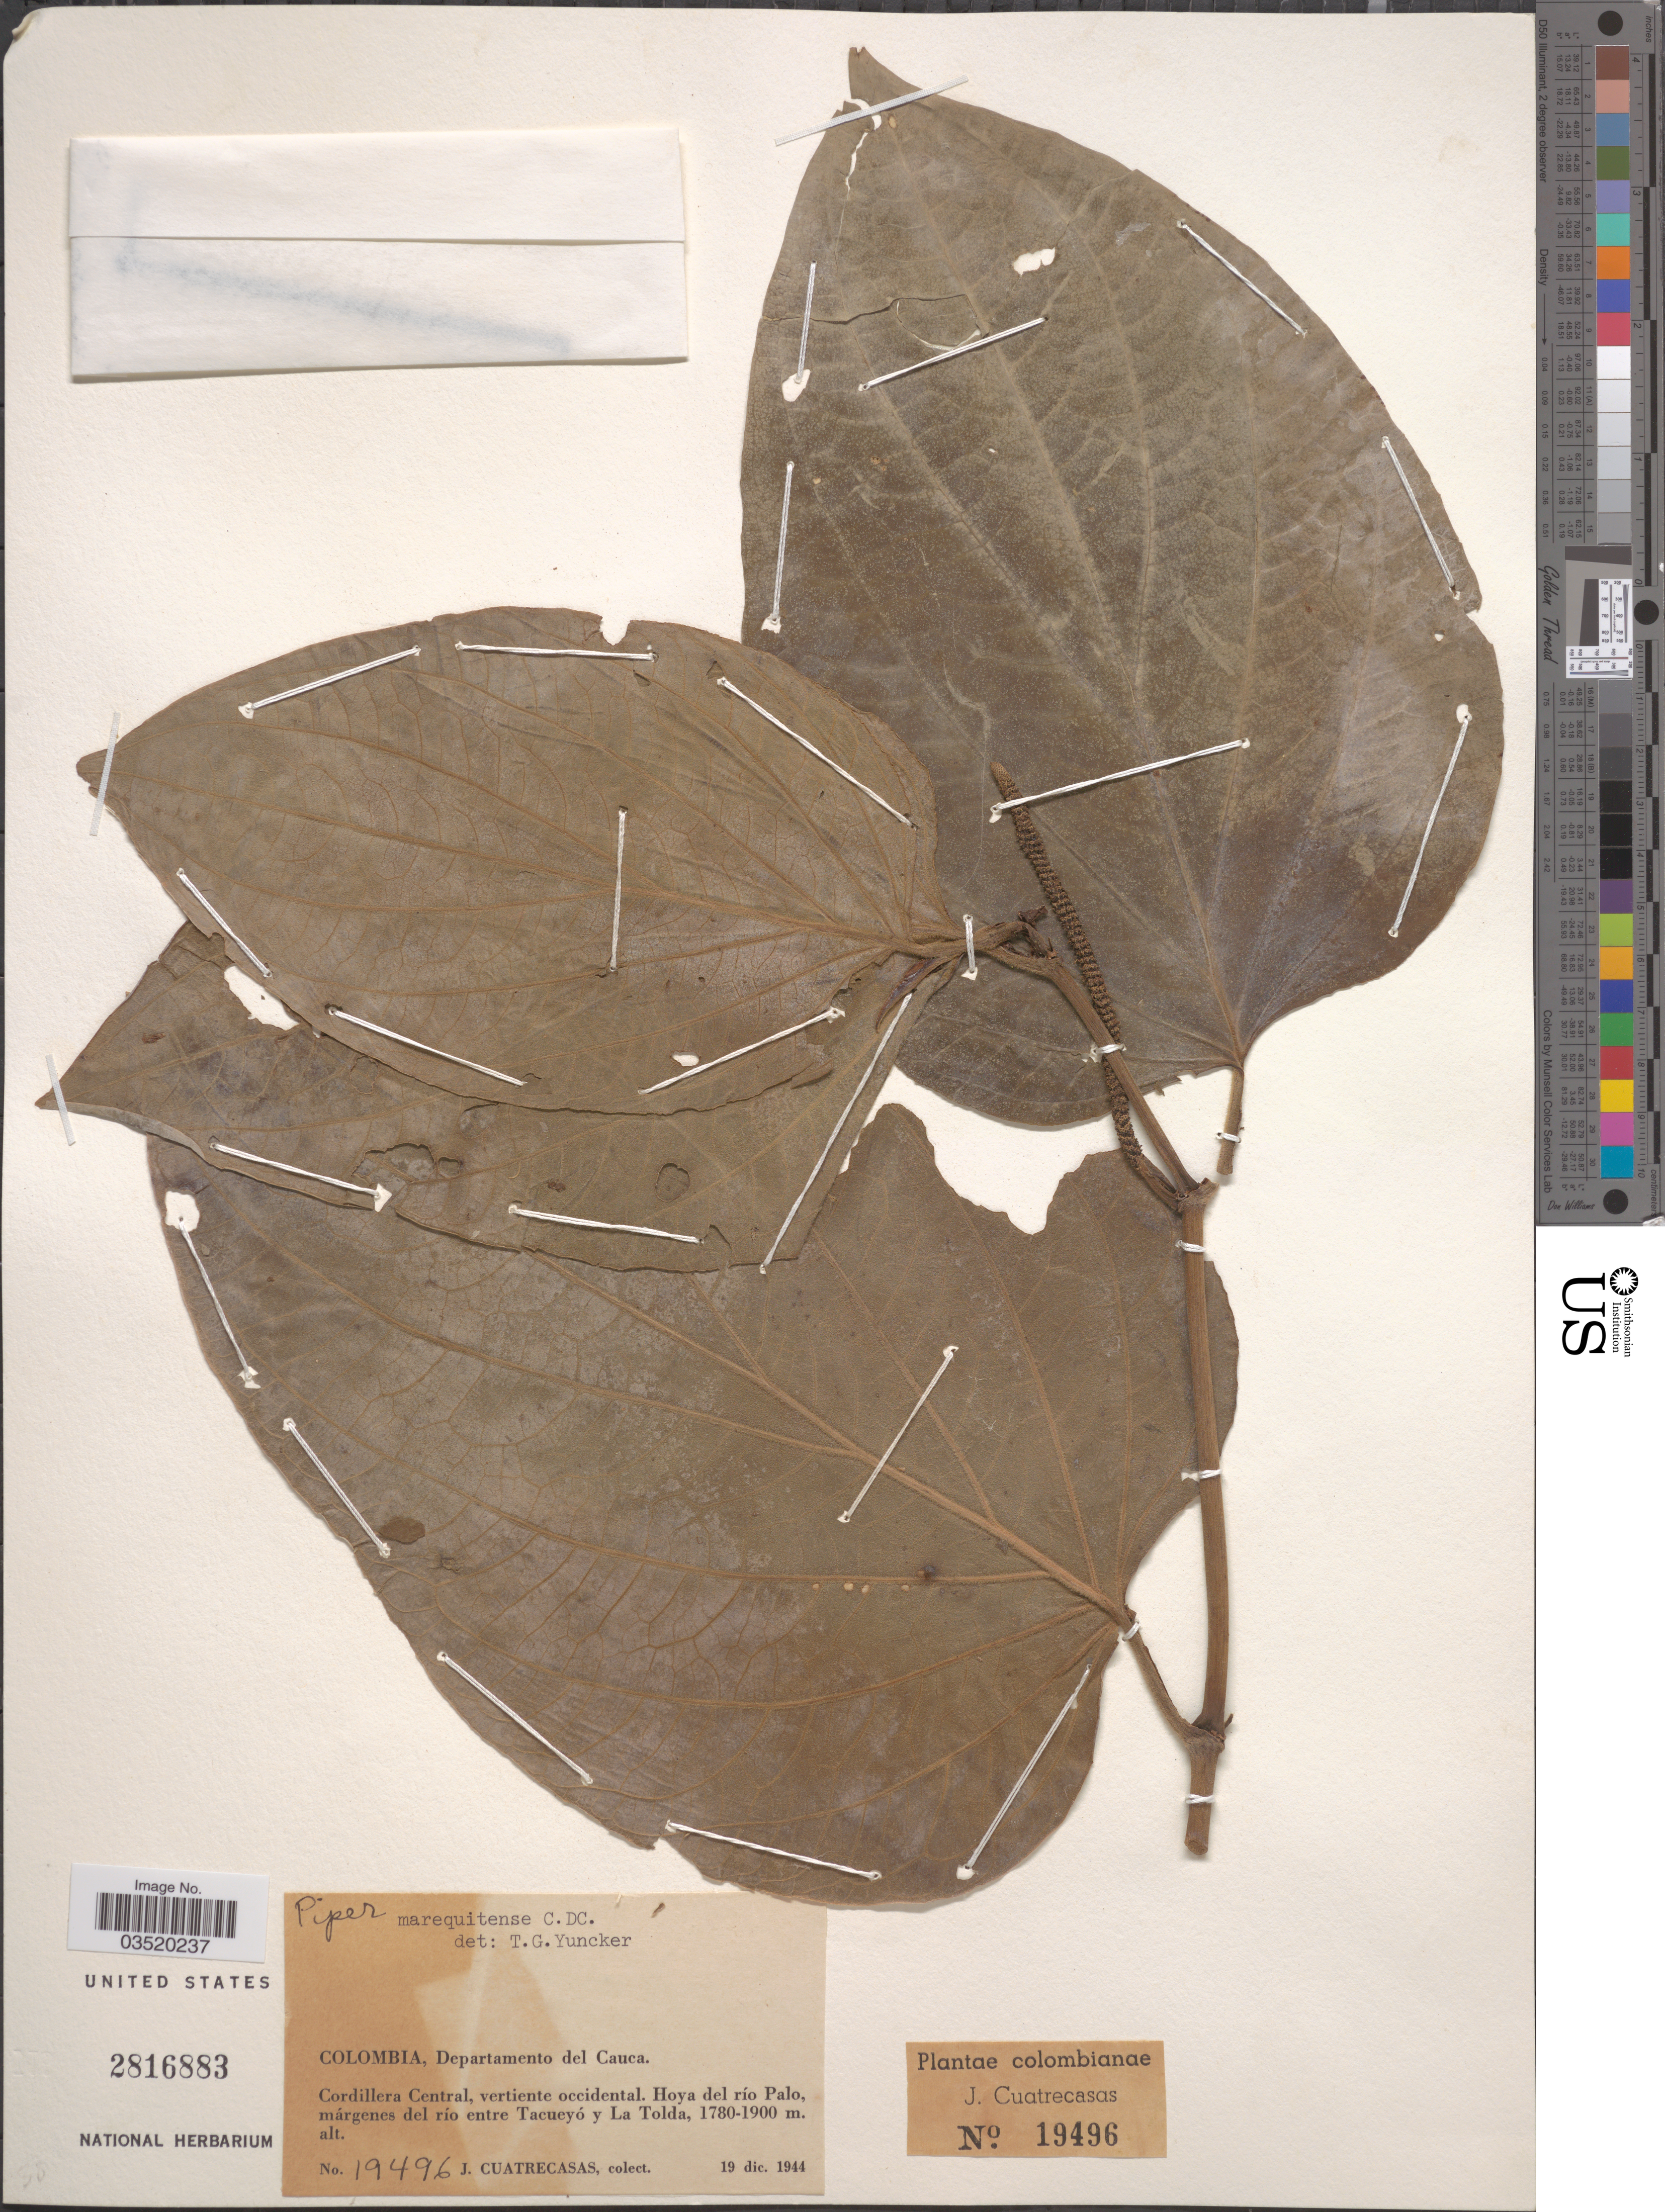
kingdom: Plantae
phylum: Tracheophyta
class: Magnoliopsida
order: Piperales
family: Piperaceae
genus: Piper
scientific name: Piper marequitense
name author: C. DC.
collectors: J. Cuatrecasas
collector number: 19496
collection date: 1944-12-19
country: Colombia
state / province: Cauca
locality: Departamento del Cauca. Cordillera Central, vertiente occidental. Hoya del río Palo, márgenes del río entre Tacueyó y La Tolda.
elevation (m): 1780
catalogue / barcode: US 2816883